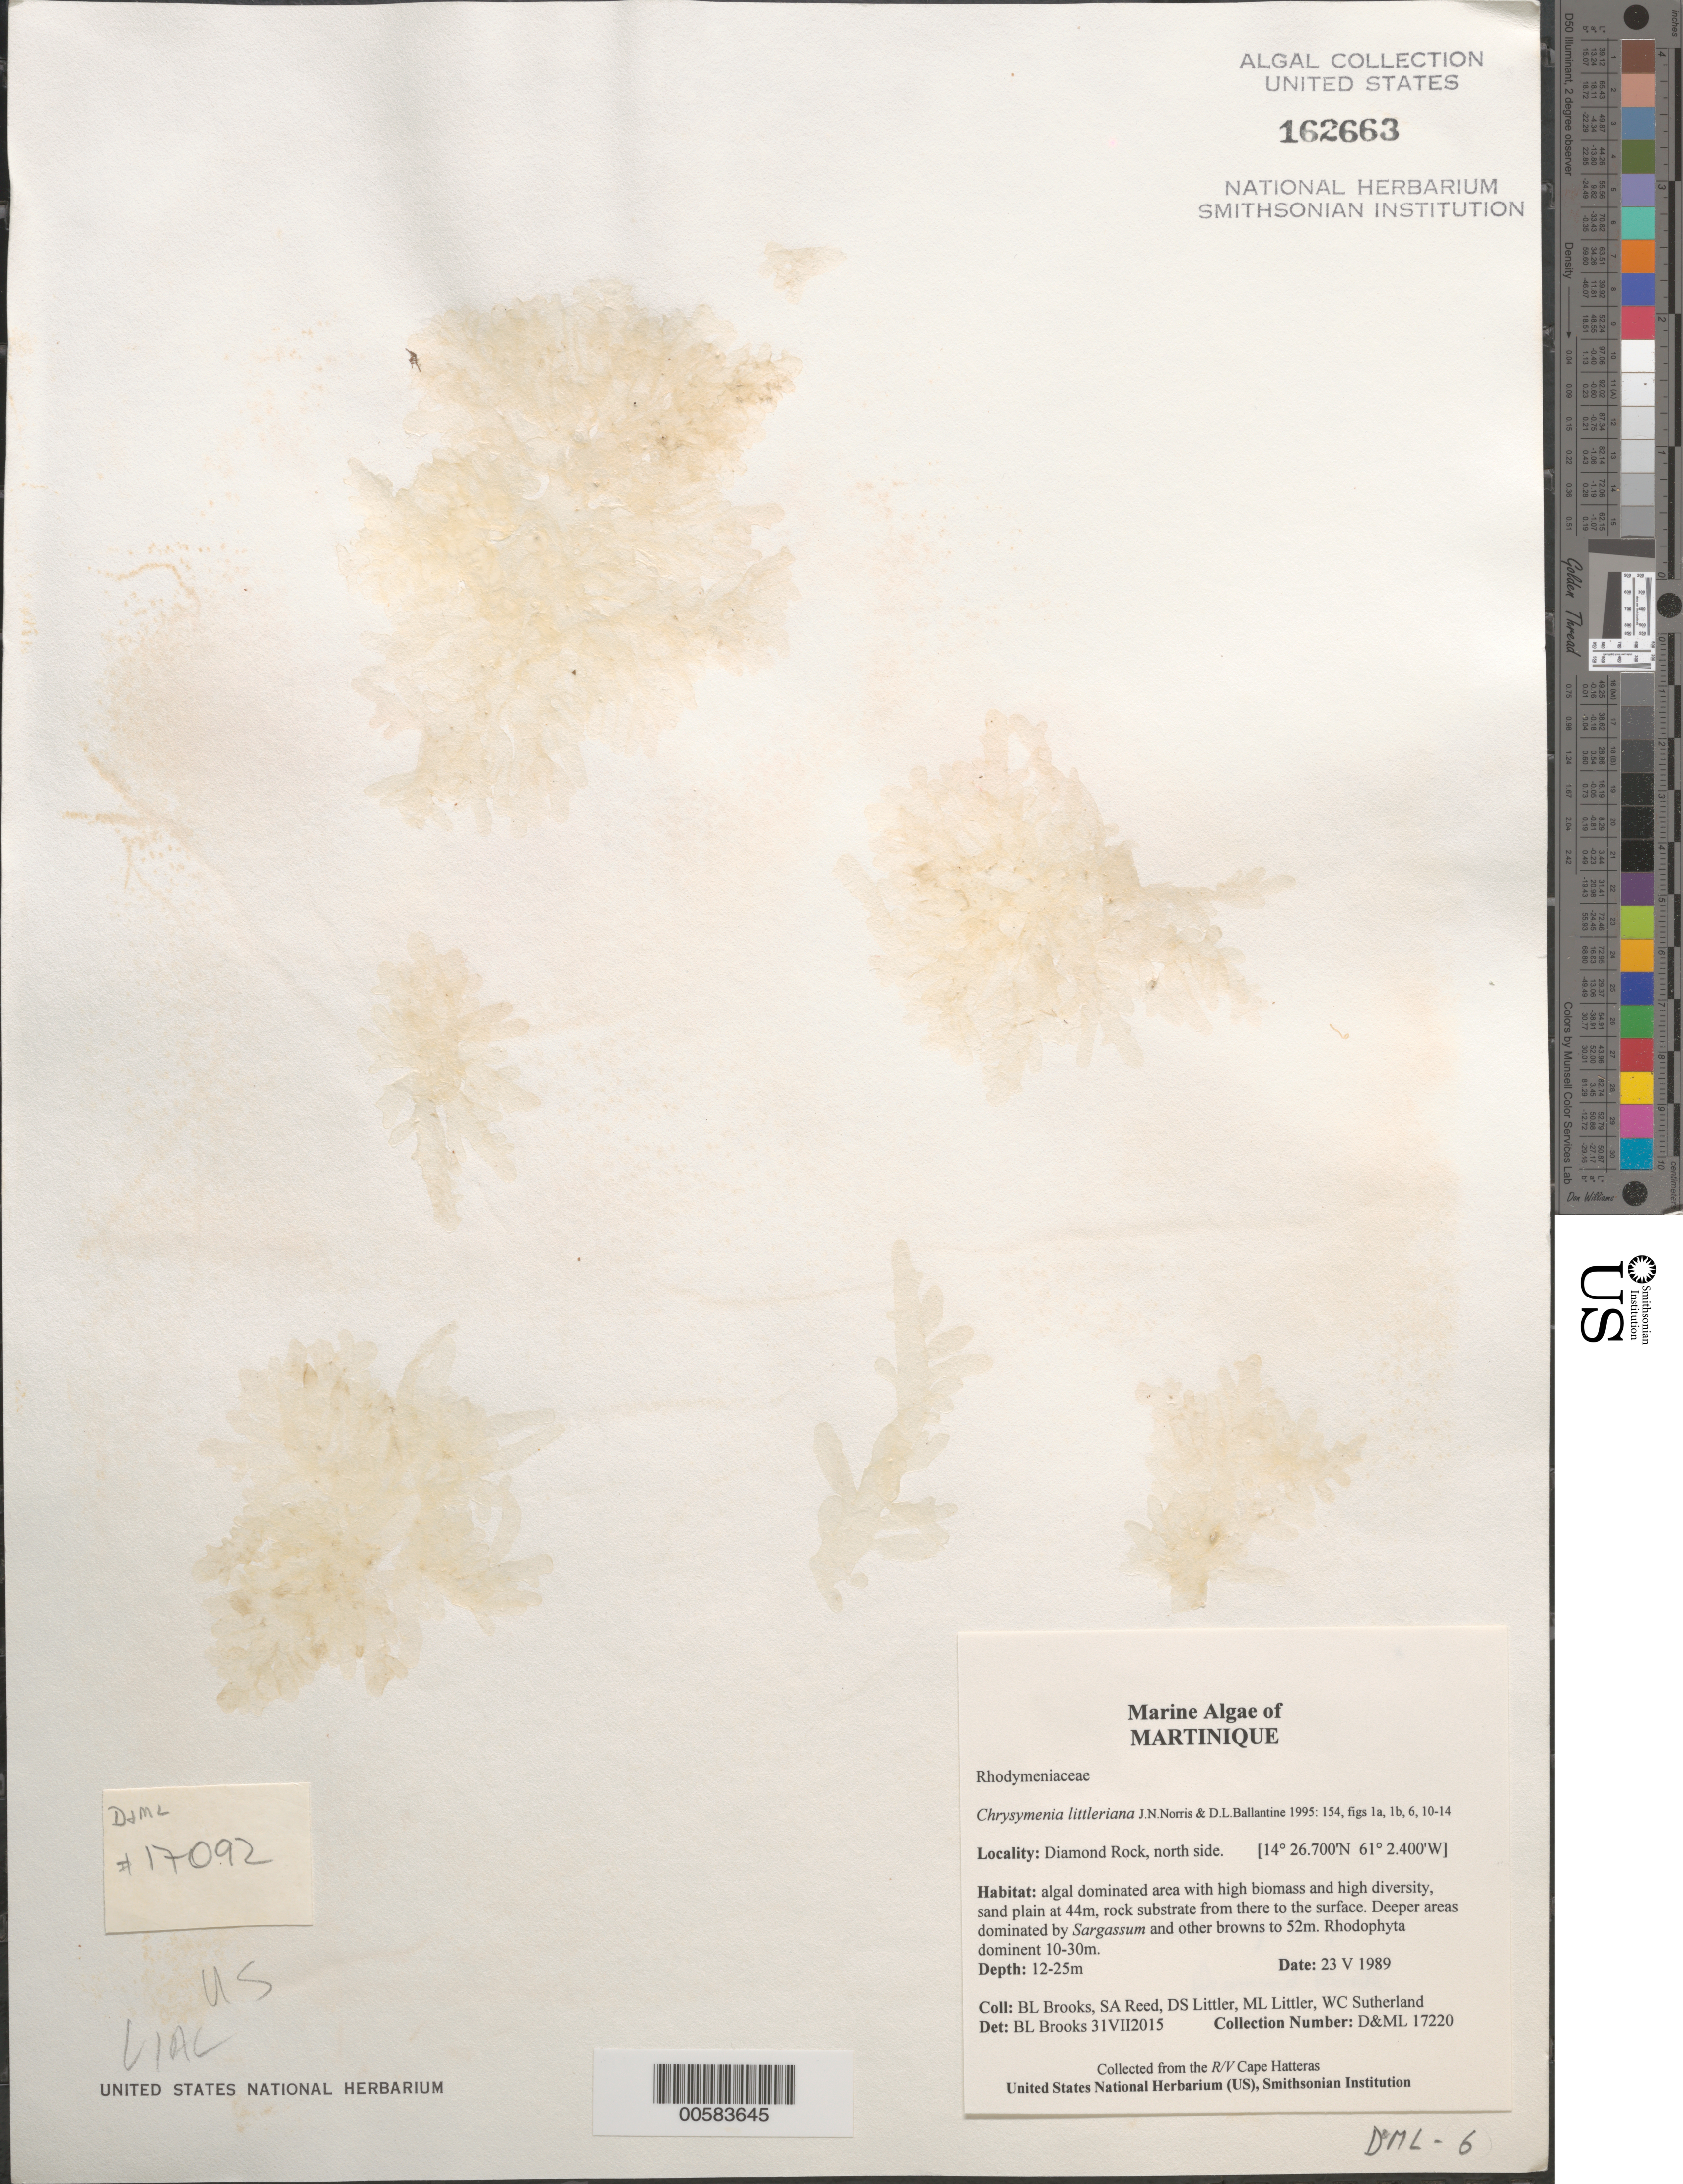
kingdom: Plantae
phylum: Rhodophyta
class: Florideophyceae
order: Rhodymeniales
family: Rhodymeniaceae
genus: Chrysymenia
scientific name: Chrysymenia littleriana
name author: J.N. Norris & D.L. Ballant.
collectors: B. Brooks, S. Reed, D. S. Littler, M. Littler & W. Sutherland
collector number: D&ML17220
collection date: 1989-05-23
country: Martinique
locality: Diamond Rock, north side.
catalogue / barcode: US 162663